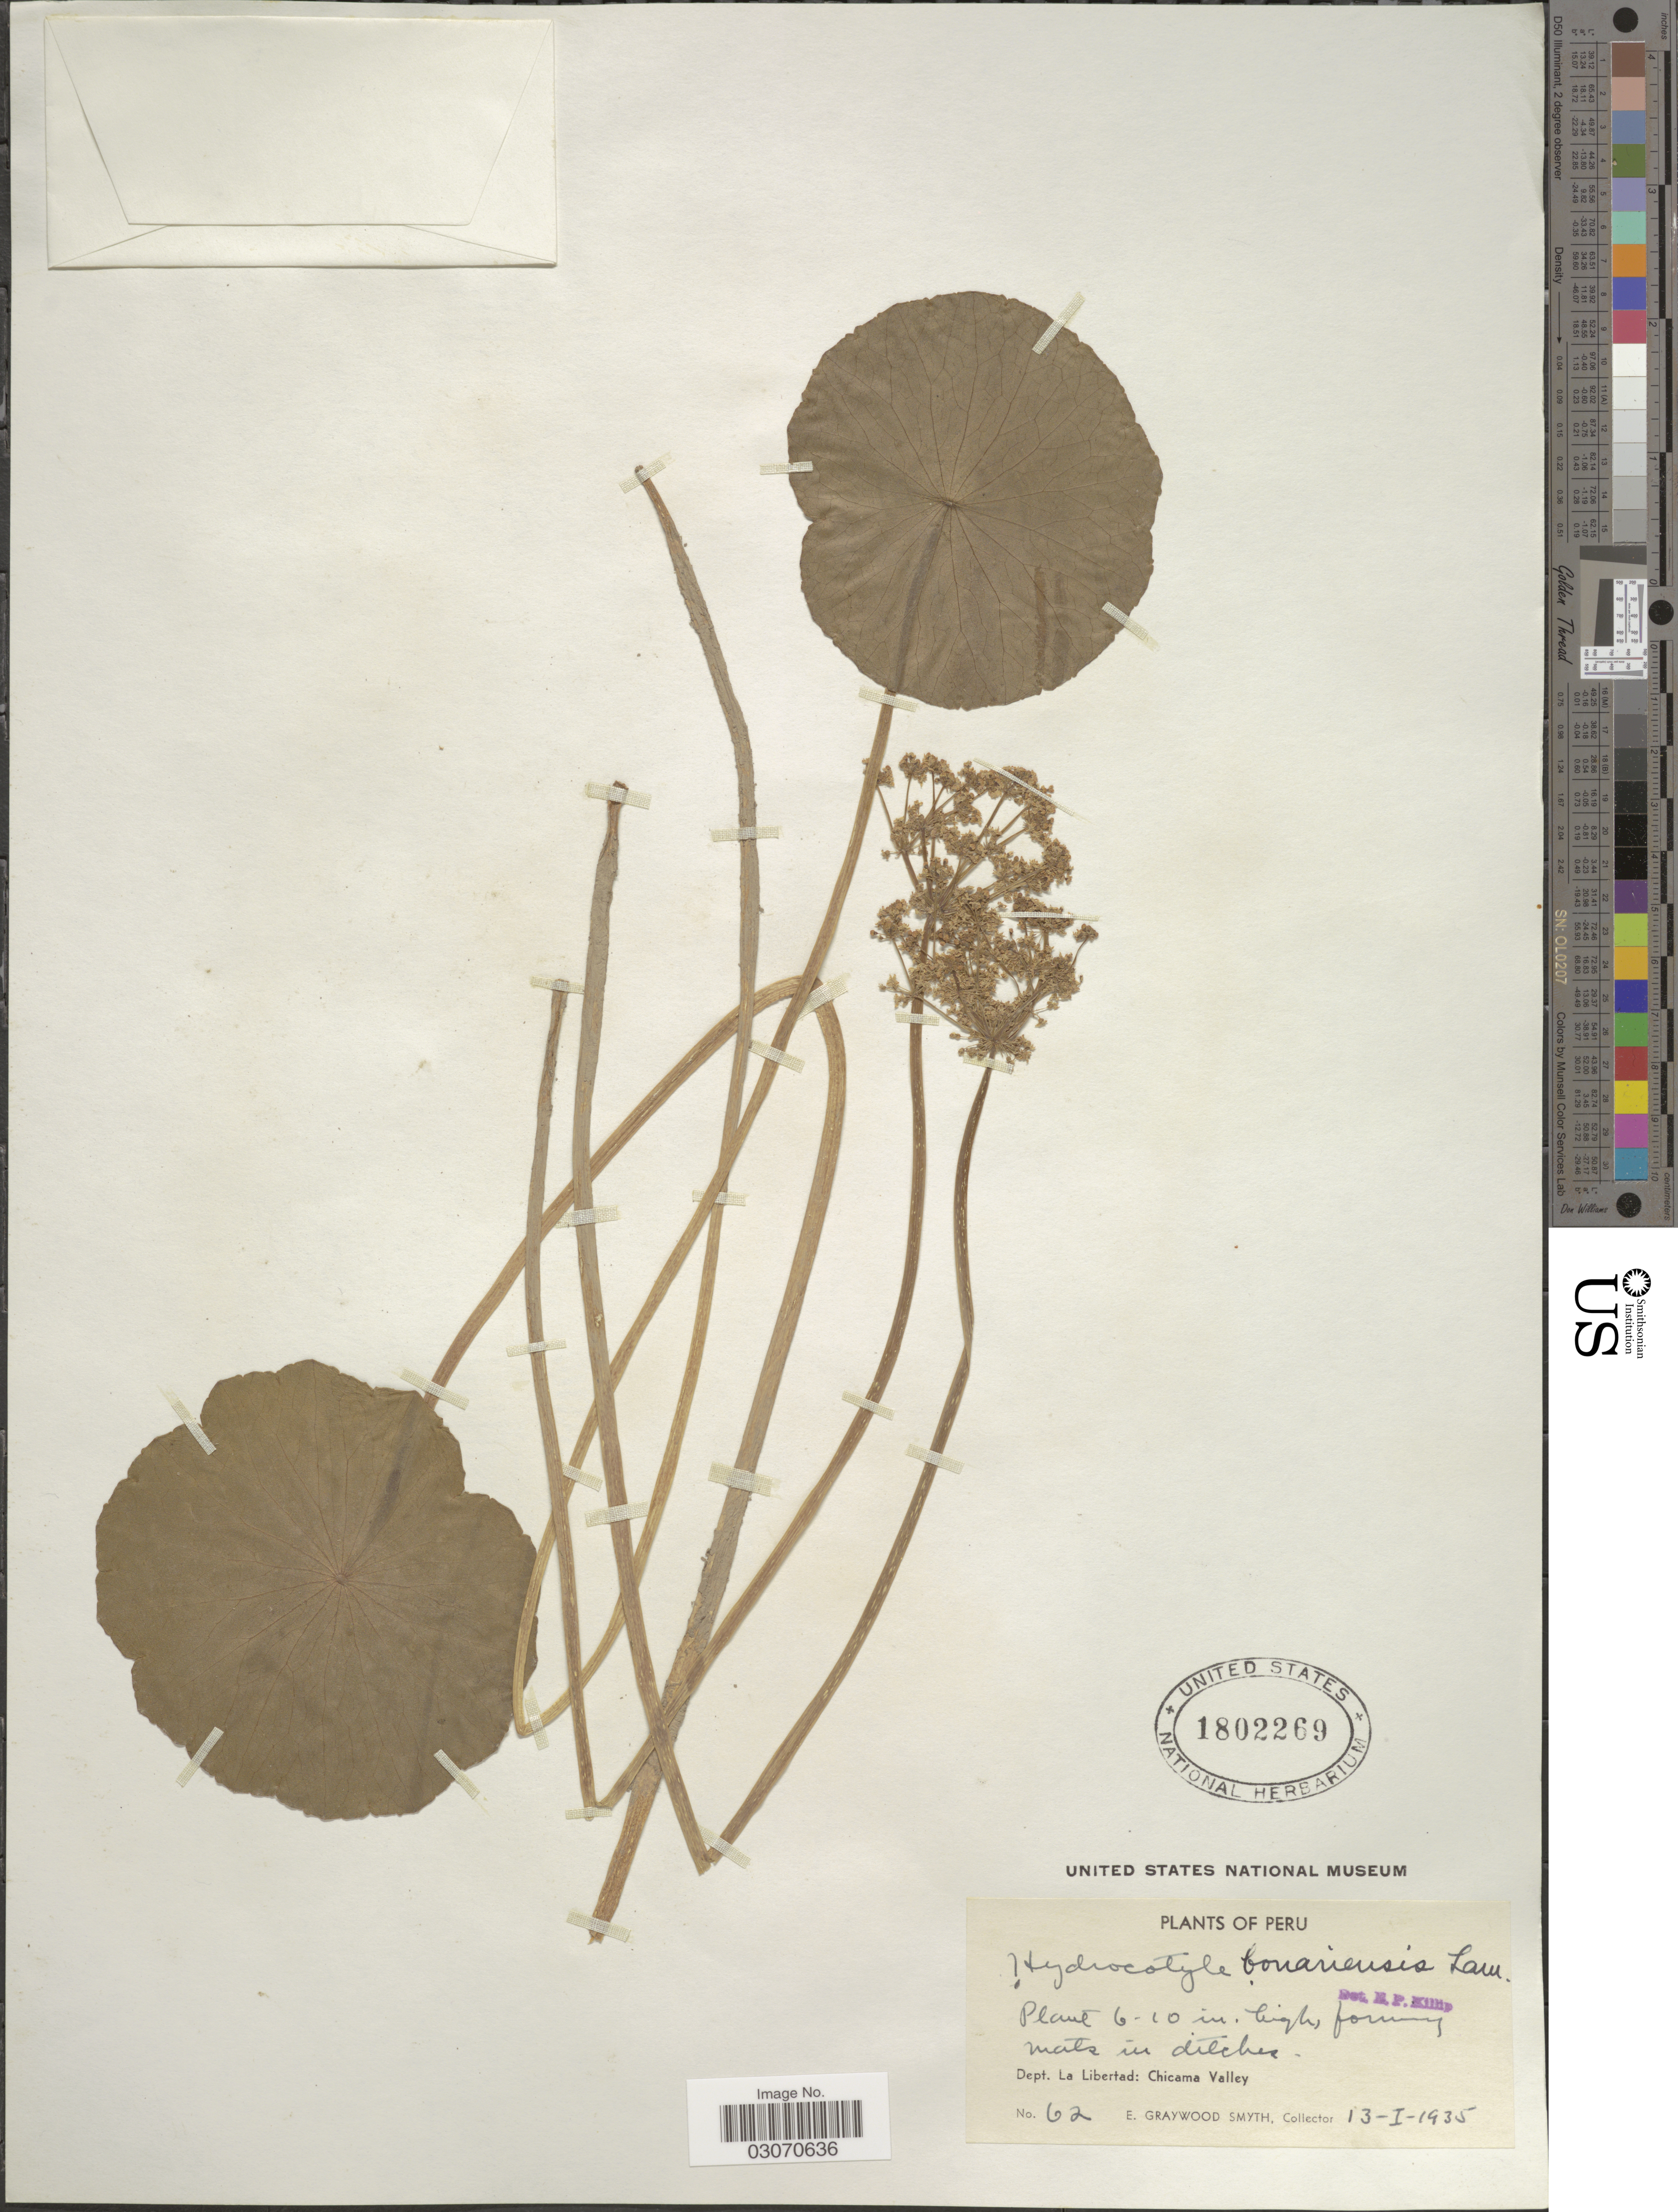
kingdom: Plantae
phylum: Tracheophyta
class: Magnoliopsida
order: Apiales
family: Araliaceae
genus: Hydrocotyle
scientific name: Hydrocotyle bonariensis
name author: Lam.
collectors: E. G. Smyth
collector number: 62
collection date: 1935-01-13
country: Peru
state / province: La Libertad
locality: Dept. La Libertad: Chicama Valley.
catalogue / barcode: US 1802269